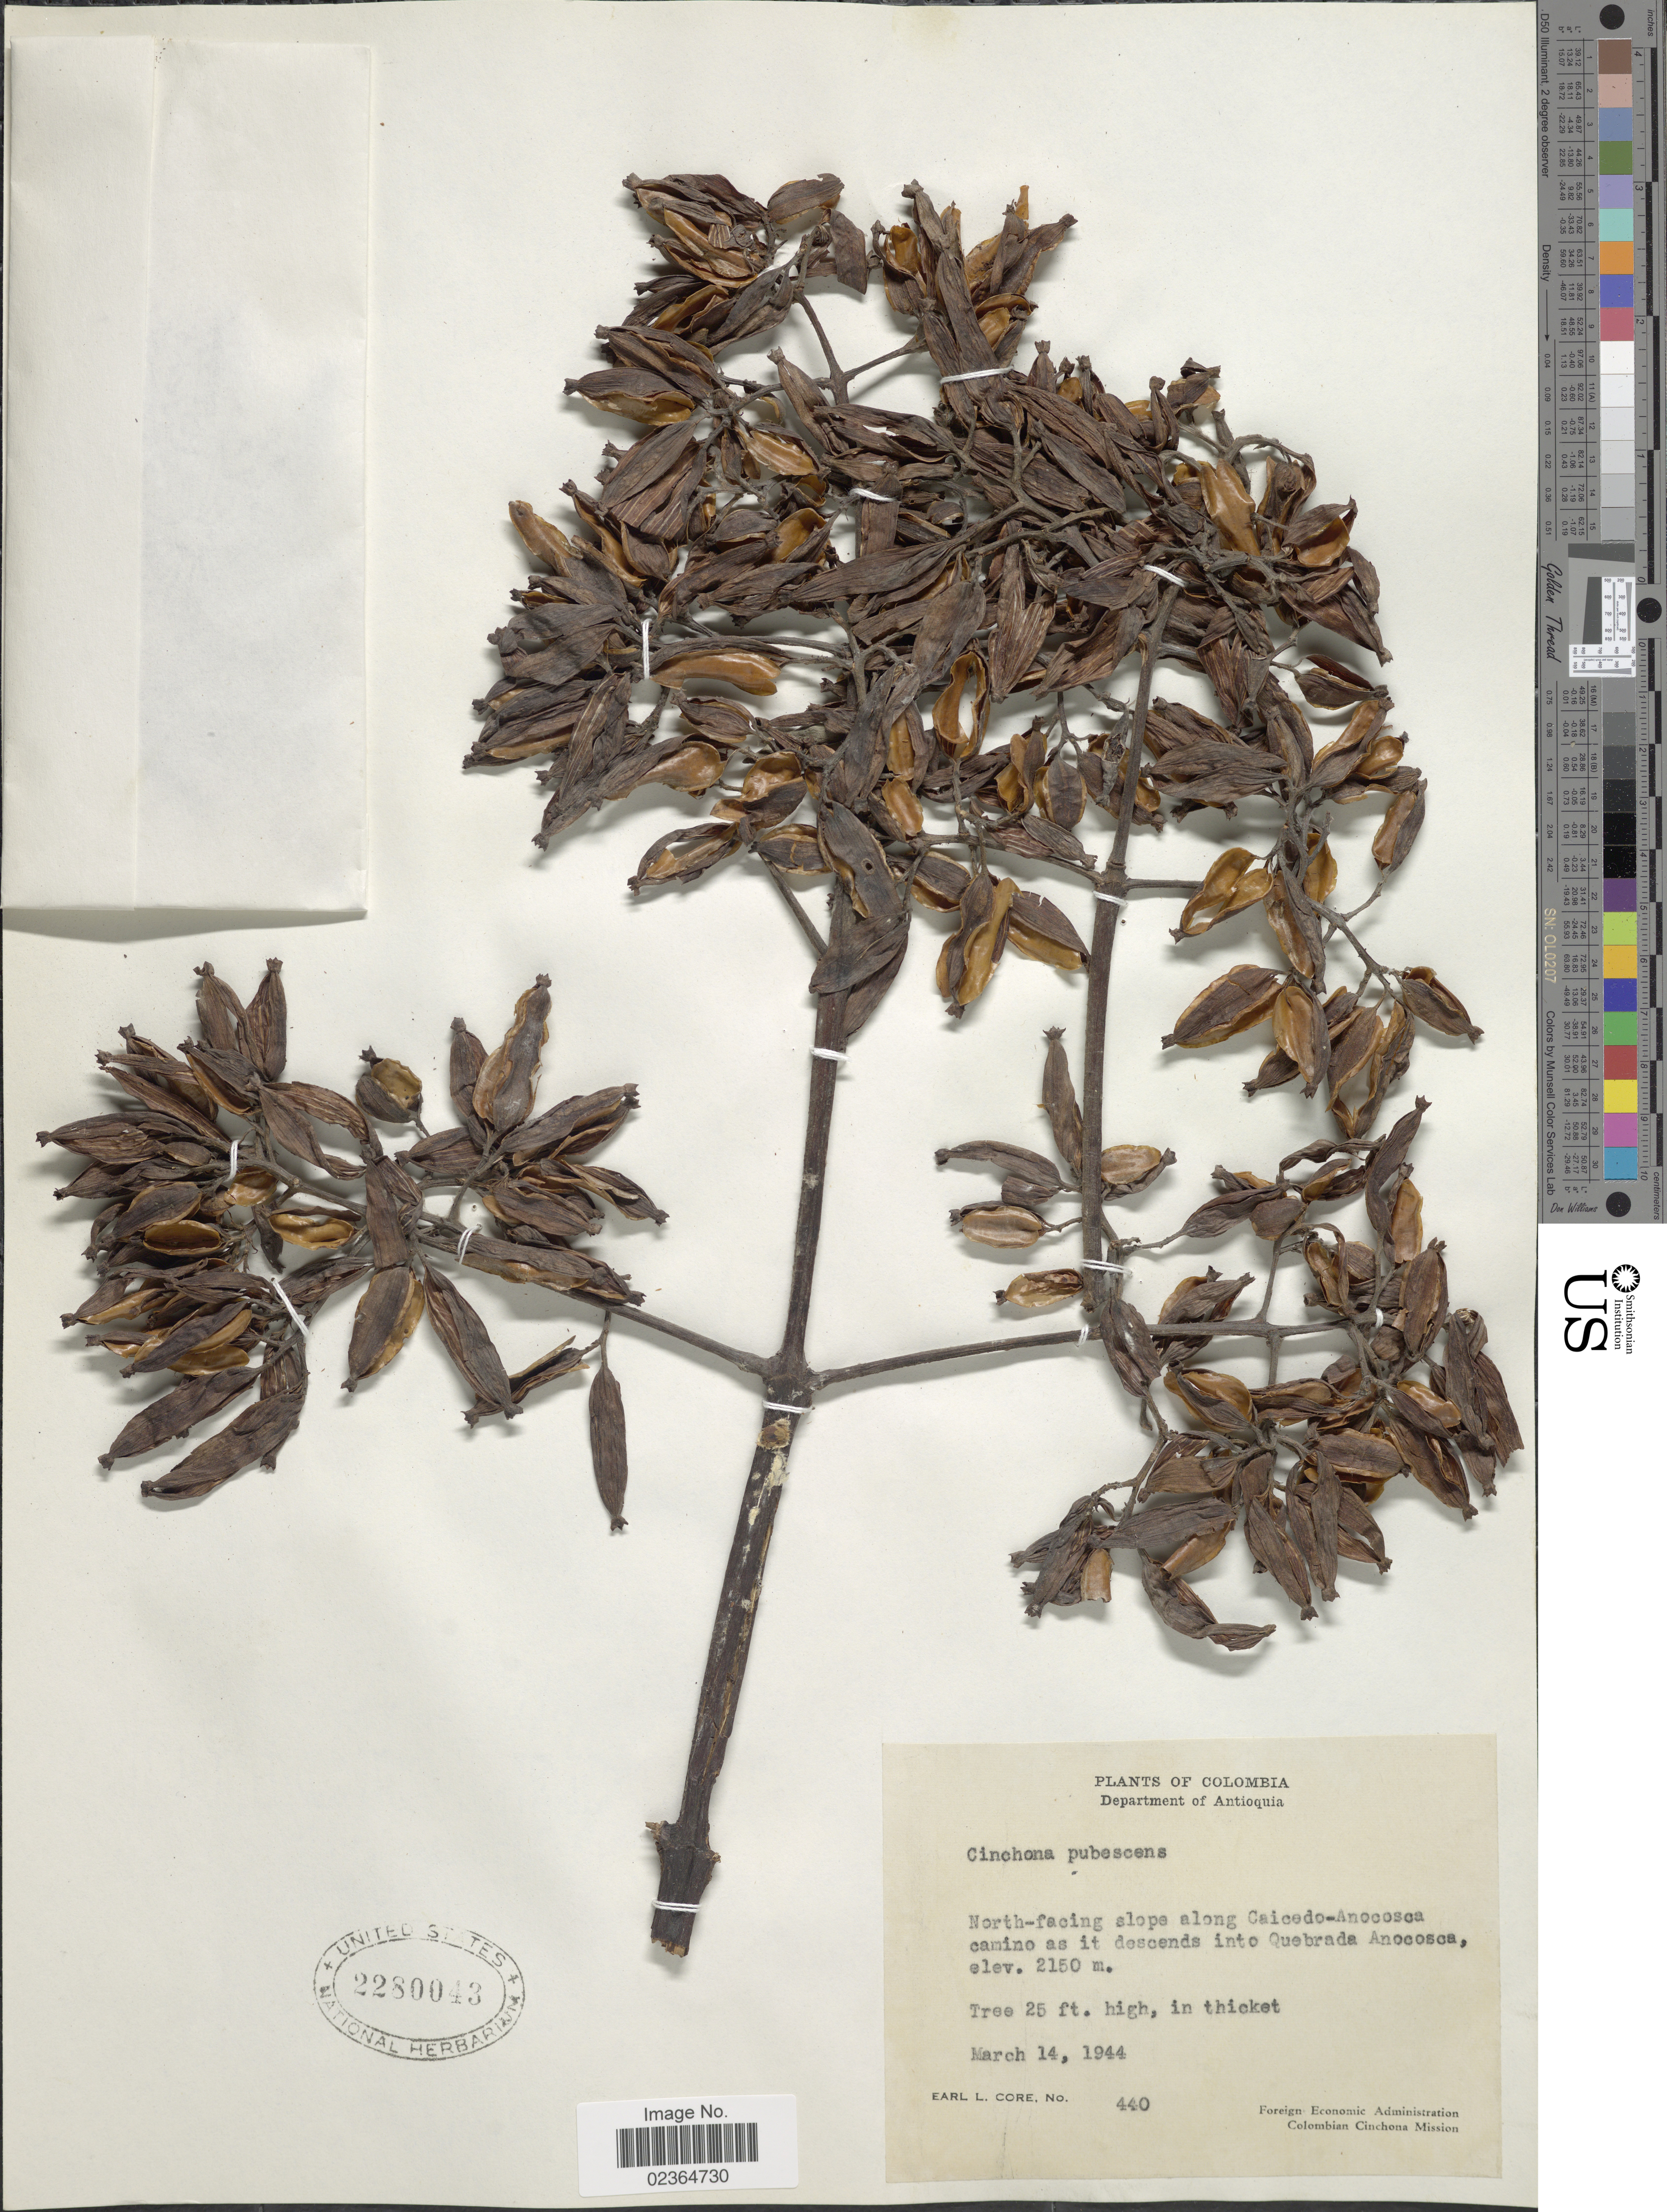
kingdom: Plantae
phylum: Tracheophyta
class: Magnoliopsida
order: Gentianales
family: Rubiaceae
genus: Cinchona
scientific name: Cinchona pubescens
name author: Vahl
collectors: E. L. Core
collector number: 440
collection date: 1944-03-14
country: Colombia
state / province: Antioquia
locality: North-facing slope along Caicedo-Anocosca camino as it descends into Quebrada Anocosca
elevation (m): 2150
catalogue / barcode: US 2280043